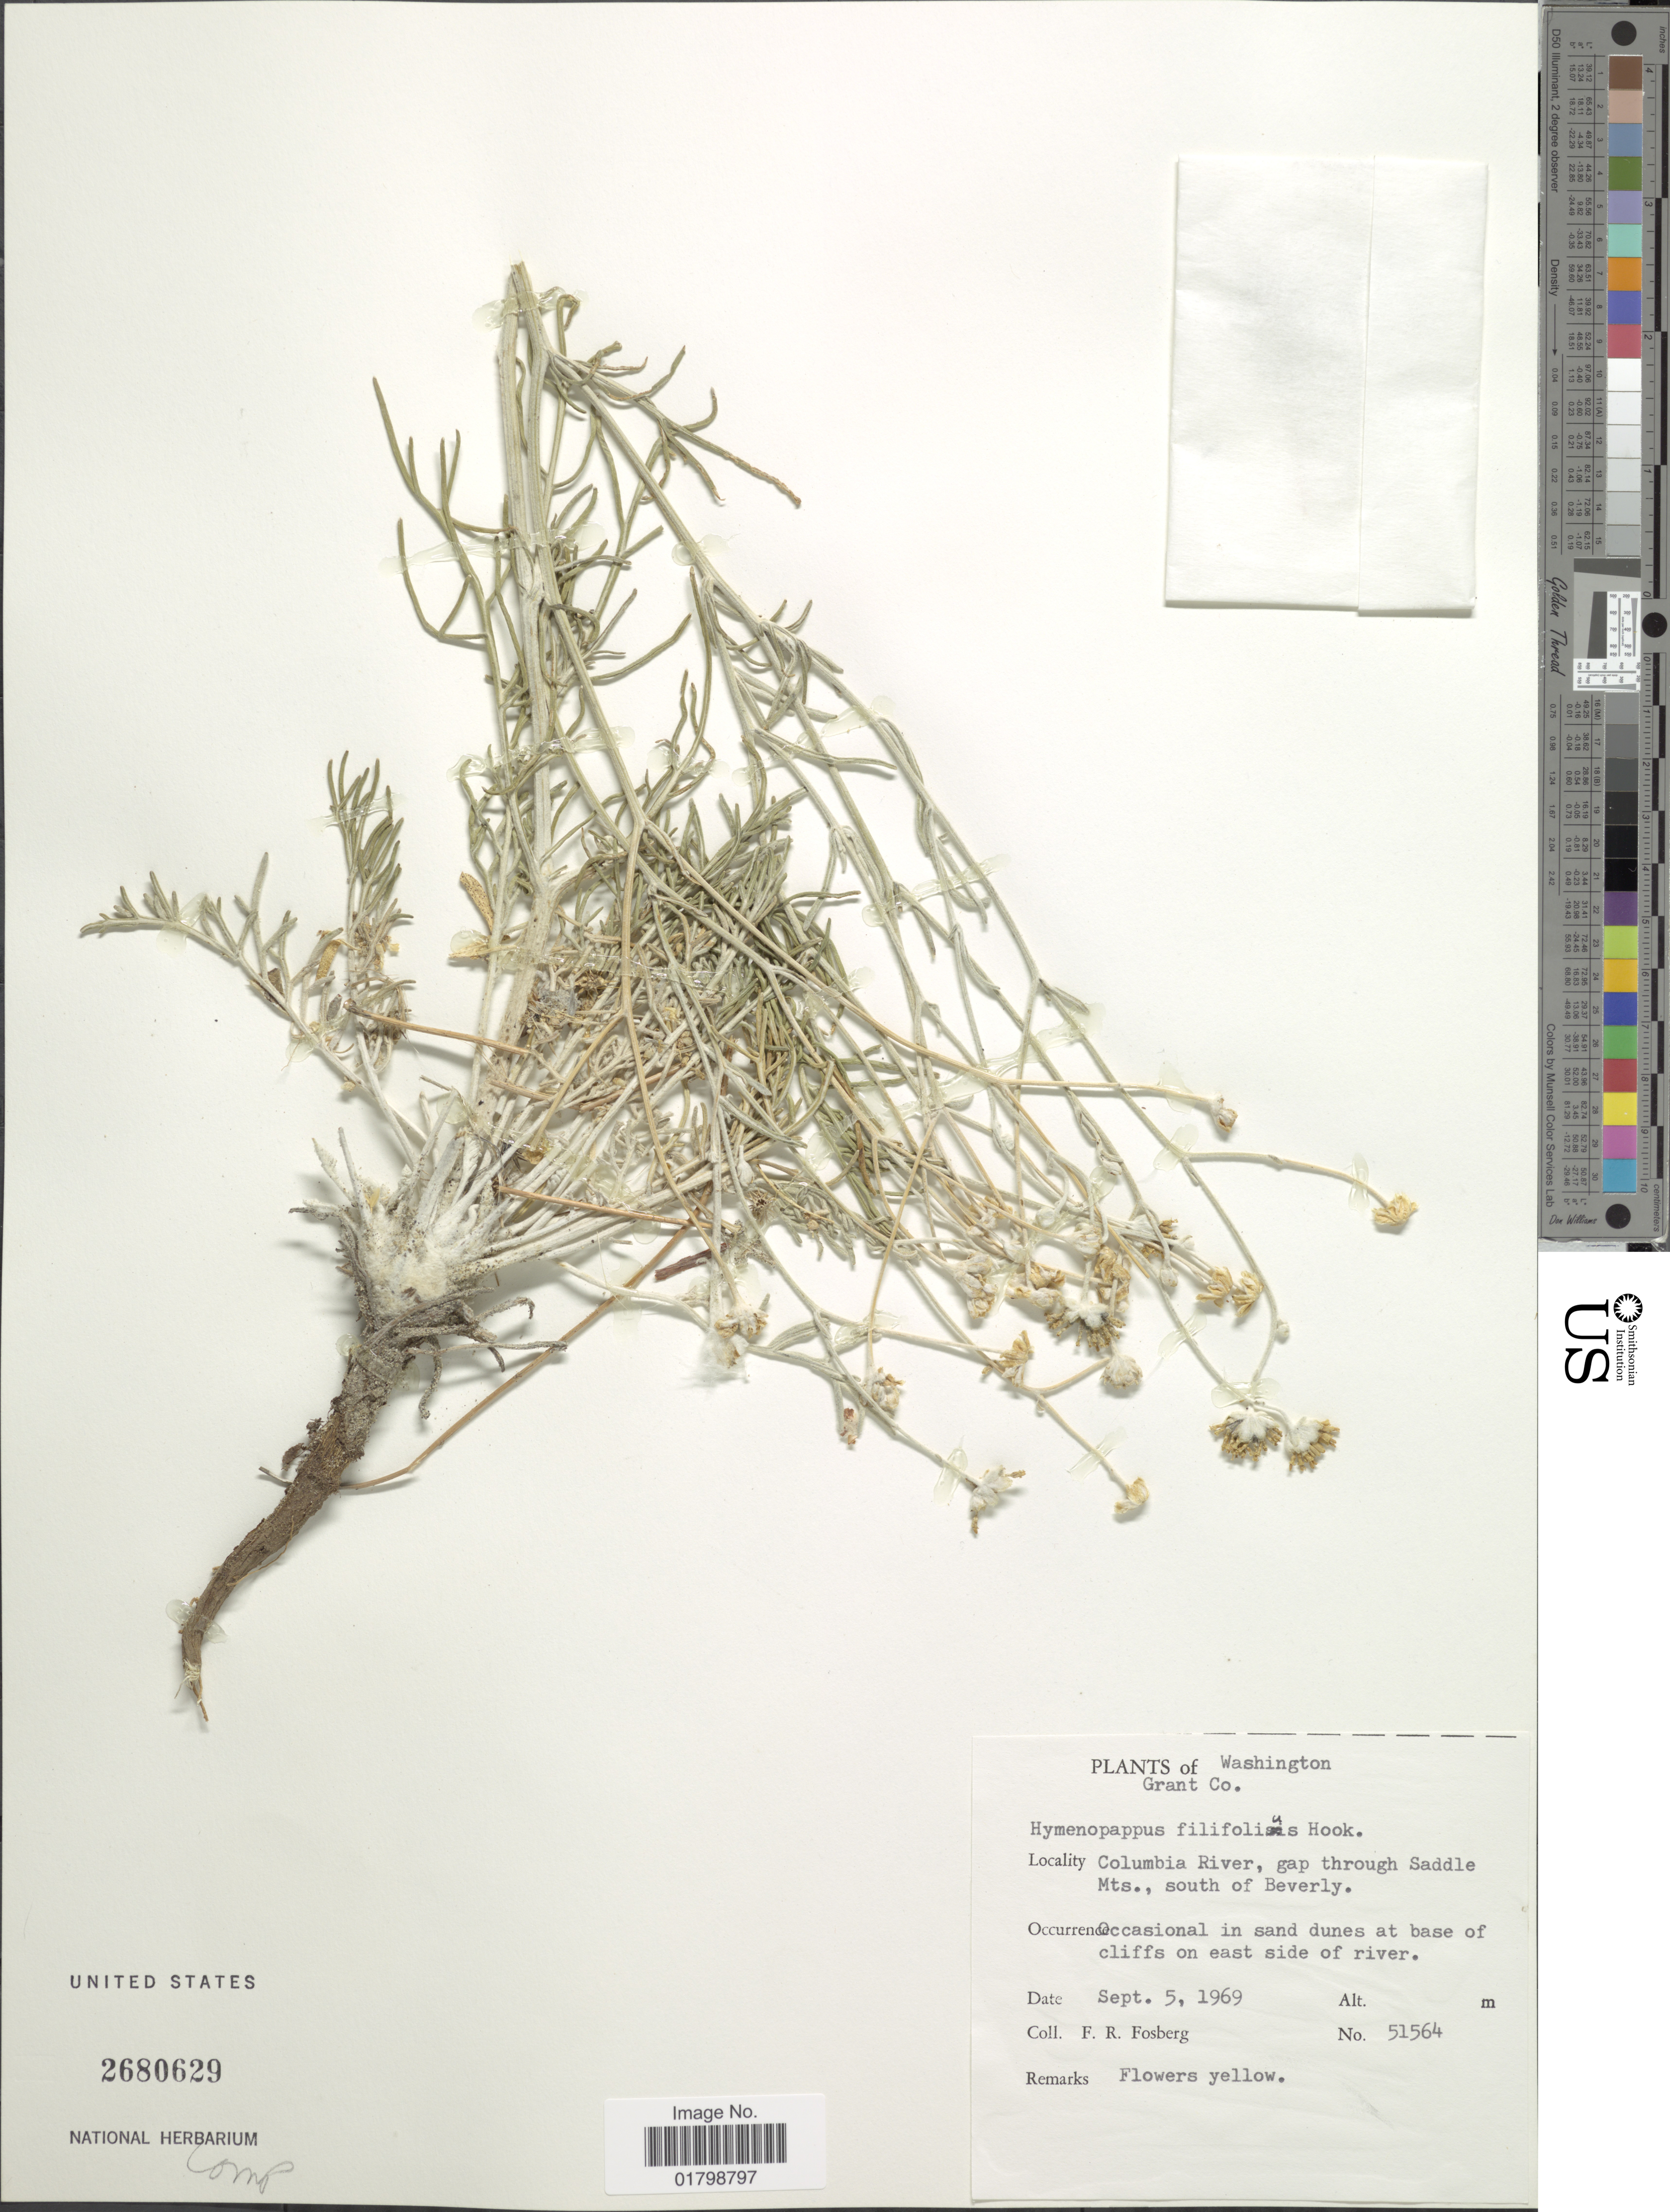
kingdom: Plantae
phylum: Tracheophyta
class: Magnoliopsida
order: Asterales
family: Asteraceae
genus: Hymenopappus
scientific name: Hymenopappus filifolius var. lugens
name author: (Greene) Jeps.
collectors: F. R. Fosberg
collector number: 51564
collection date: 1969-09-05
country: United States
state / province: Washington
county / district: Grant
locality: Grant Co, Colombia River, gap through Saddle Mts., south of Beverly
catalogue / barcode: US 2680629